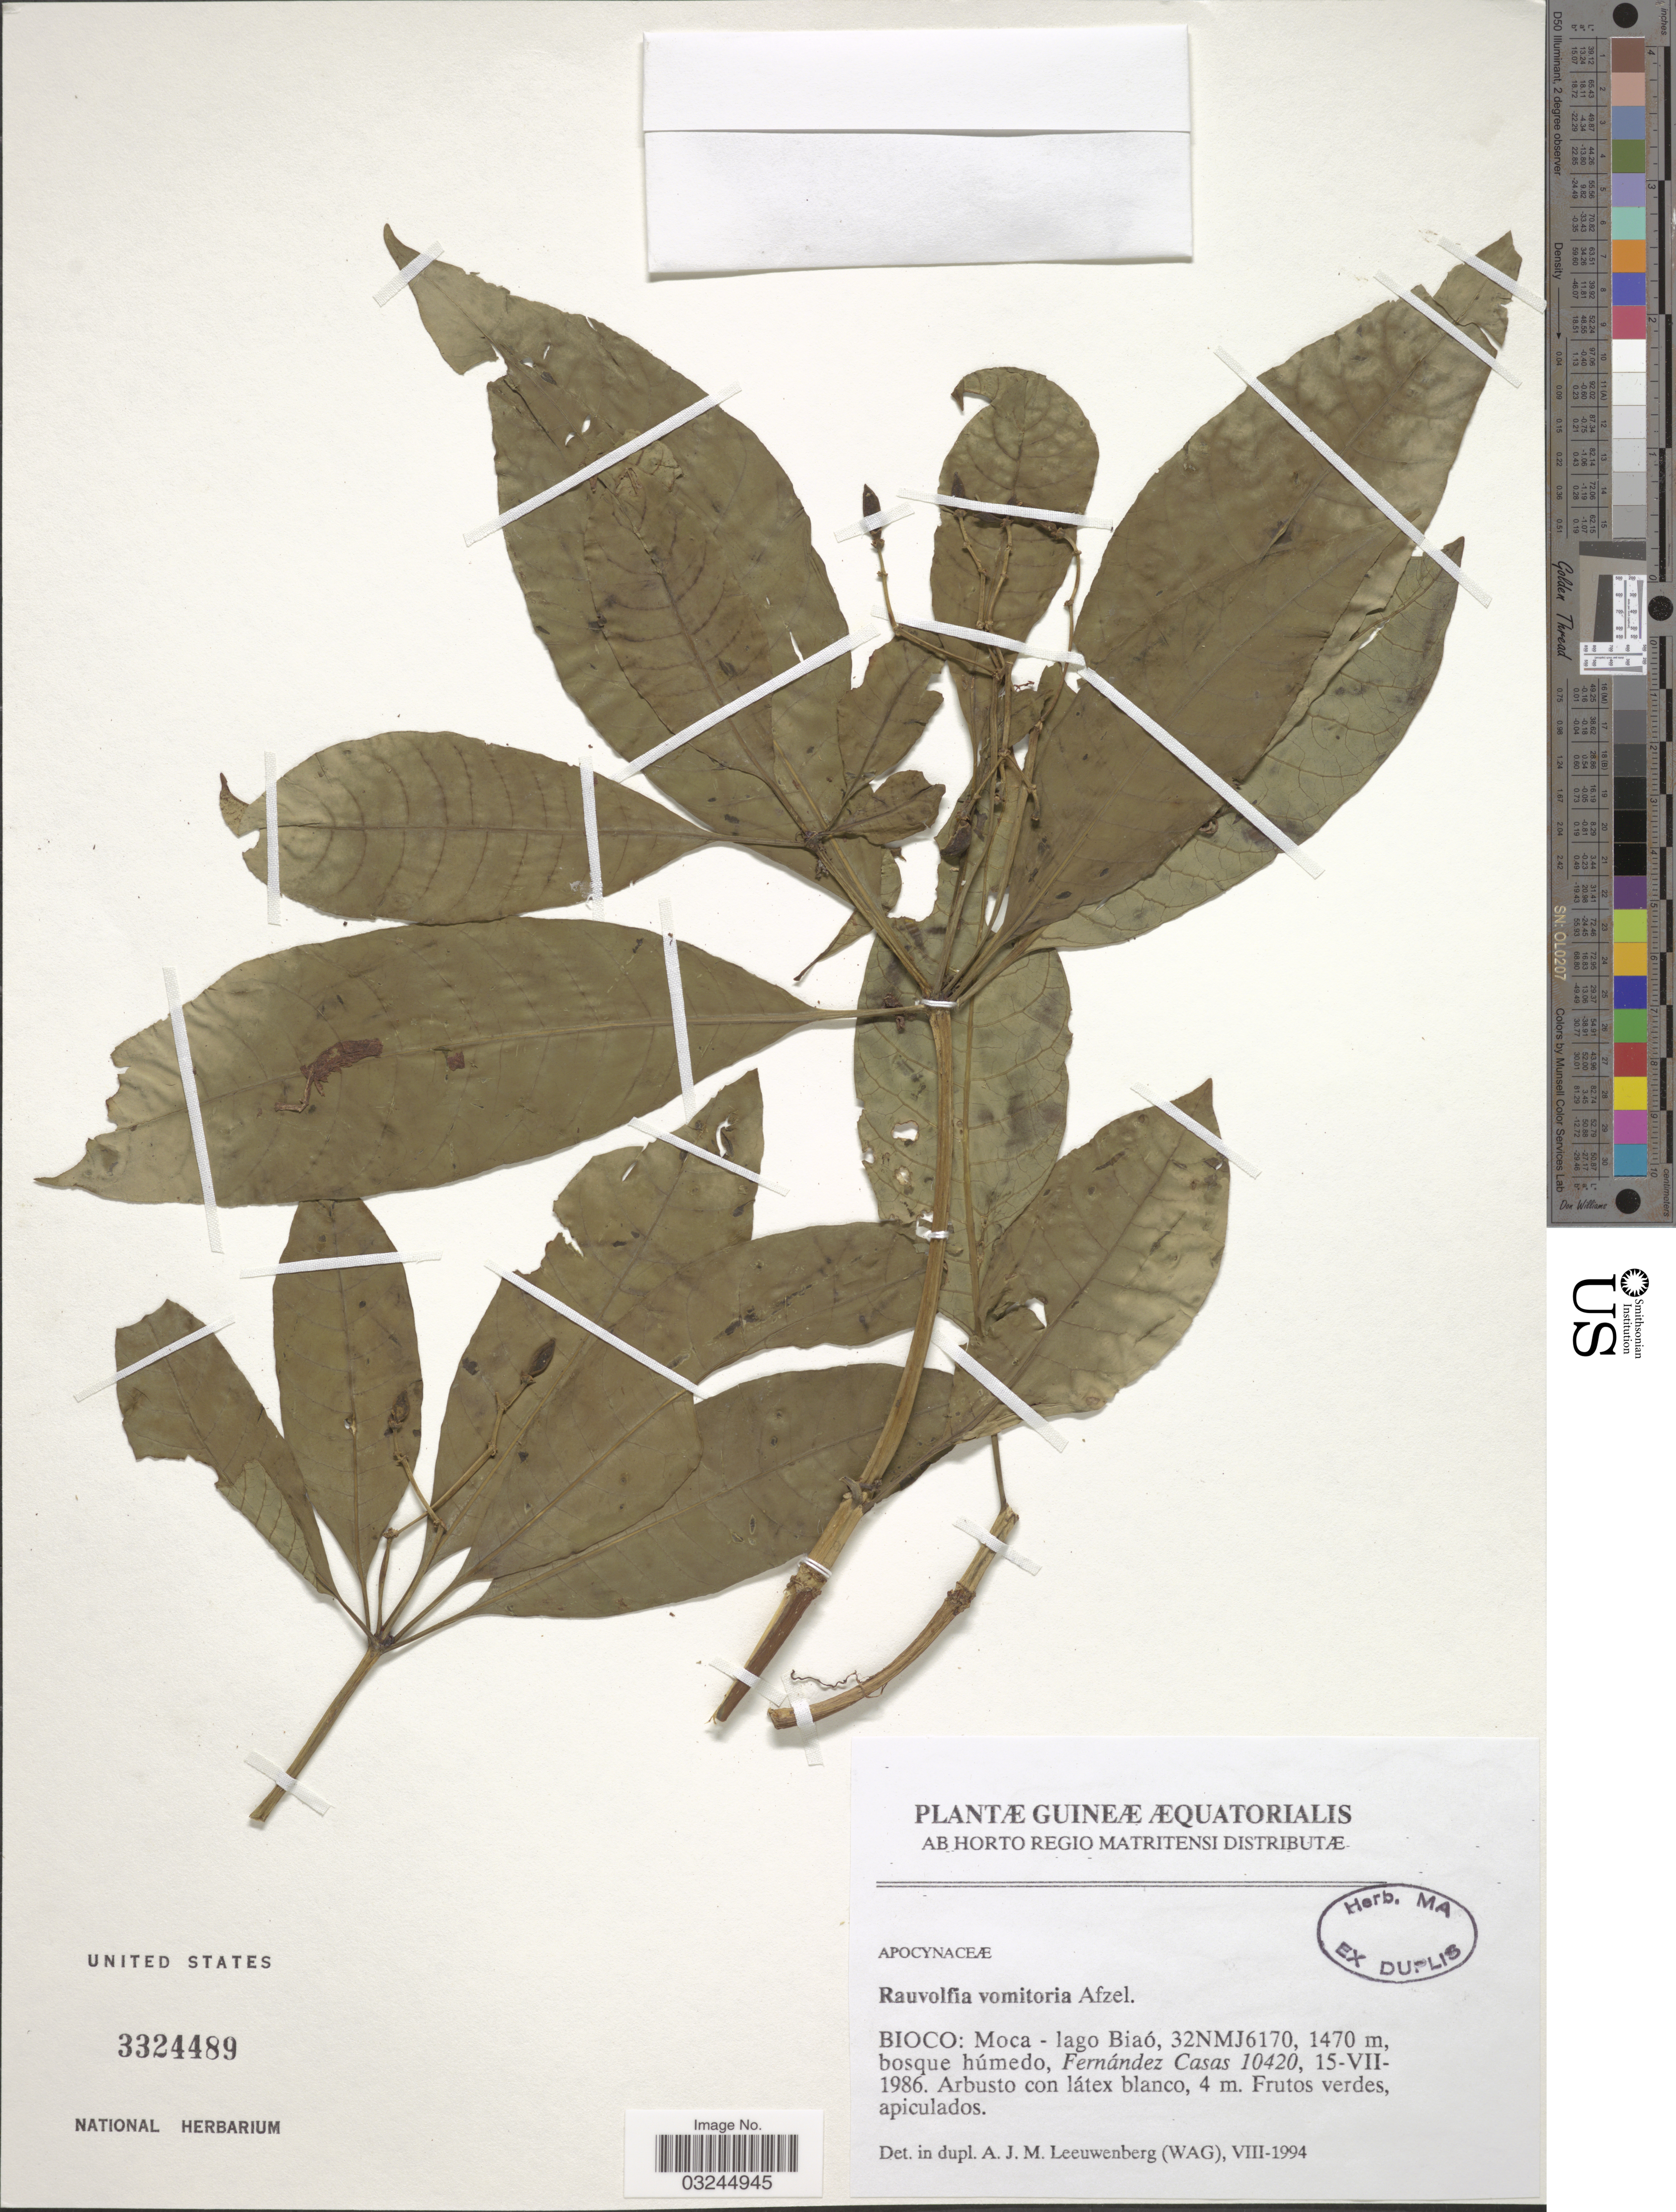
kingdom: Plantae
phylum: Tracheophyta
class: Magnoliopsida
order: Gentianales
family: Apocynaceae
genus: Rauvolfia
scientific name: Rauvolfia vomitoria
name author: Afzel.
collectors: F. Casas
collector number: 10420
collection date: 1986-07-15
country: Equatorial Guinea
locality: Bioco: Moca - lago Biaó, 32NMJ6170.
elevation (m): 1470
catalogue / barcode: US 3324489